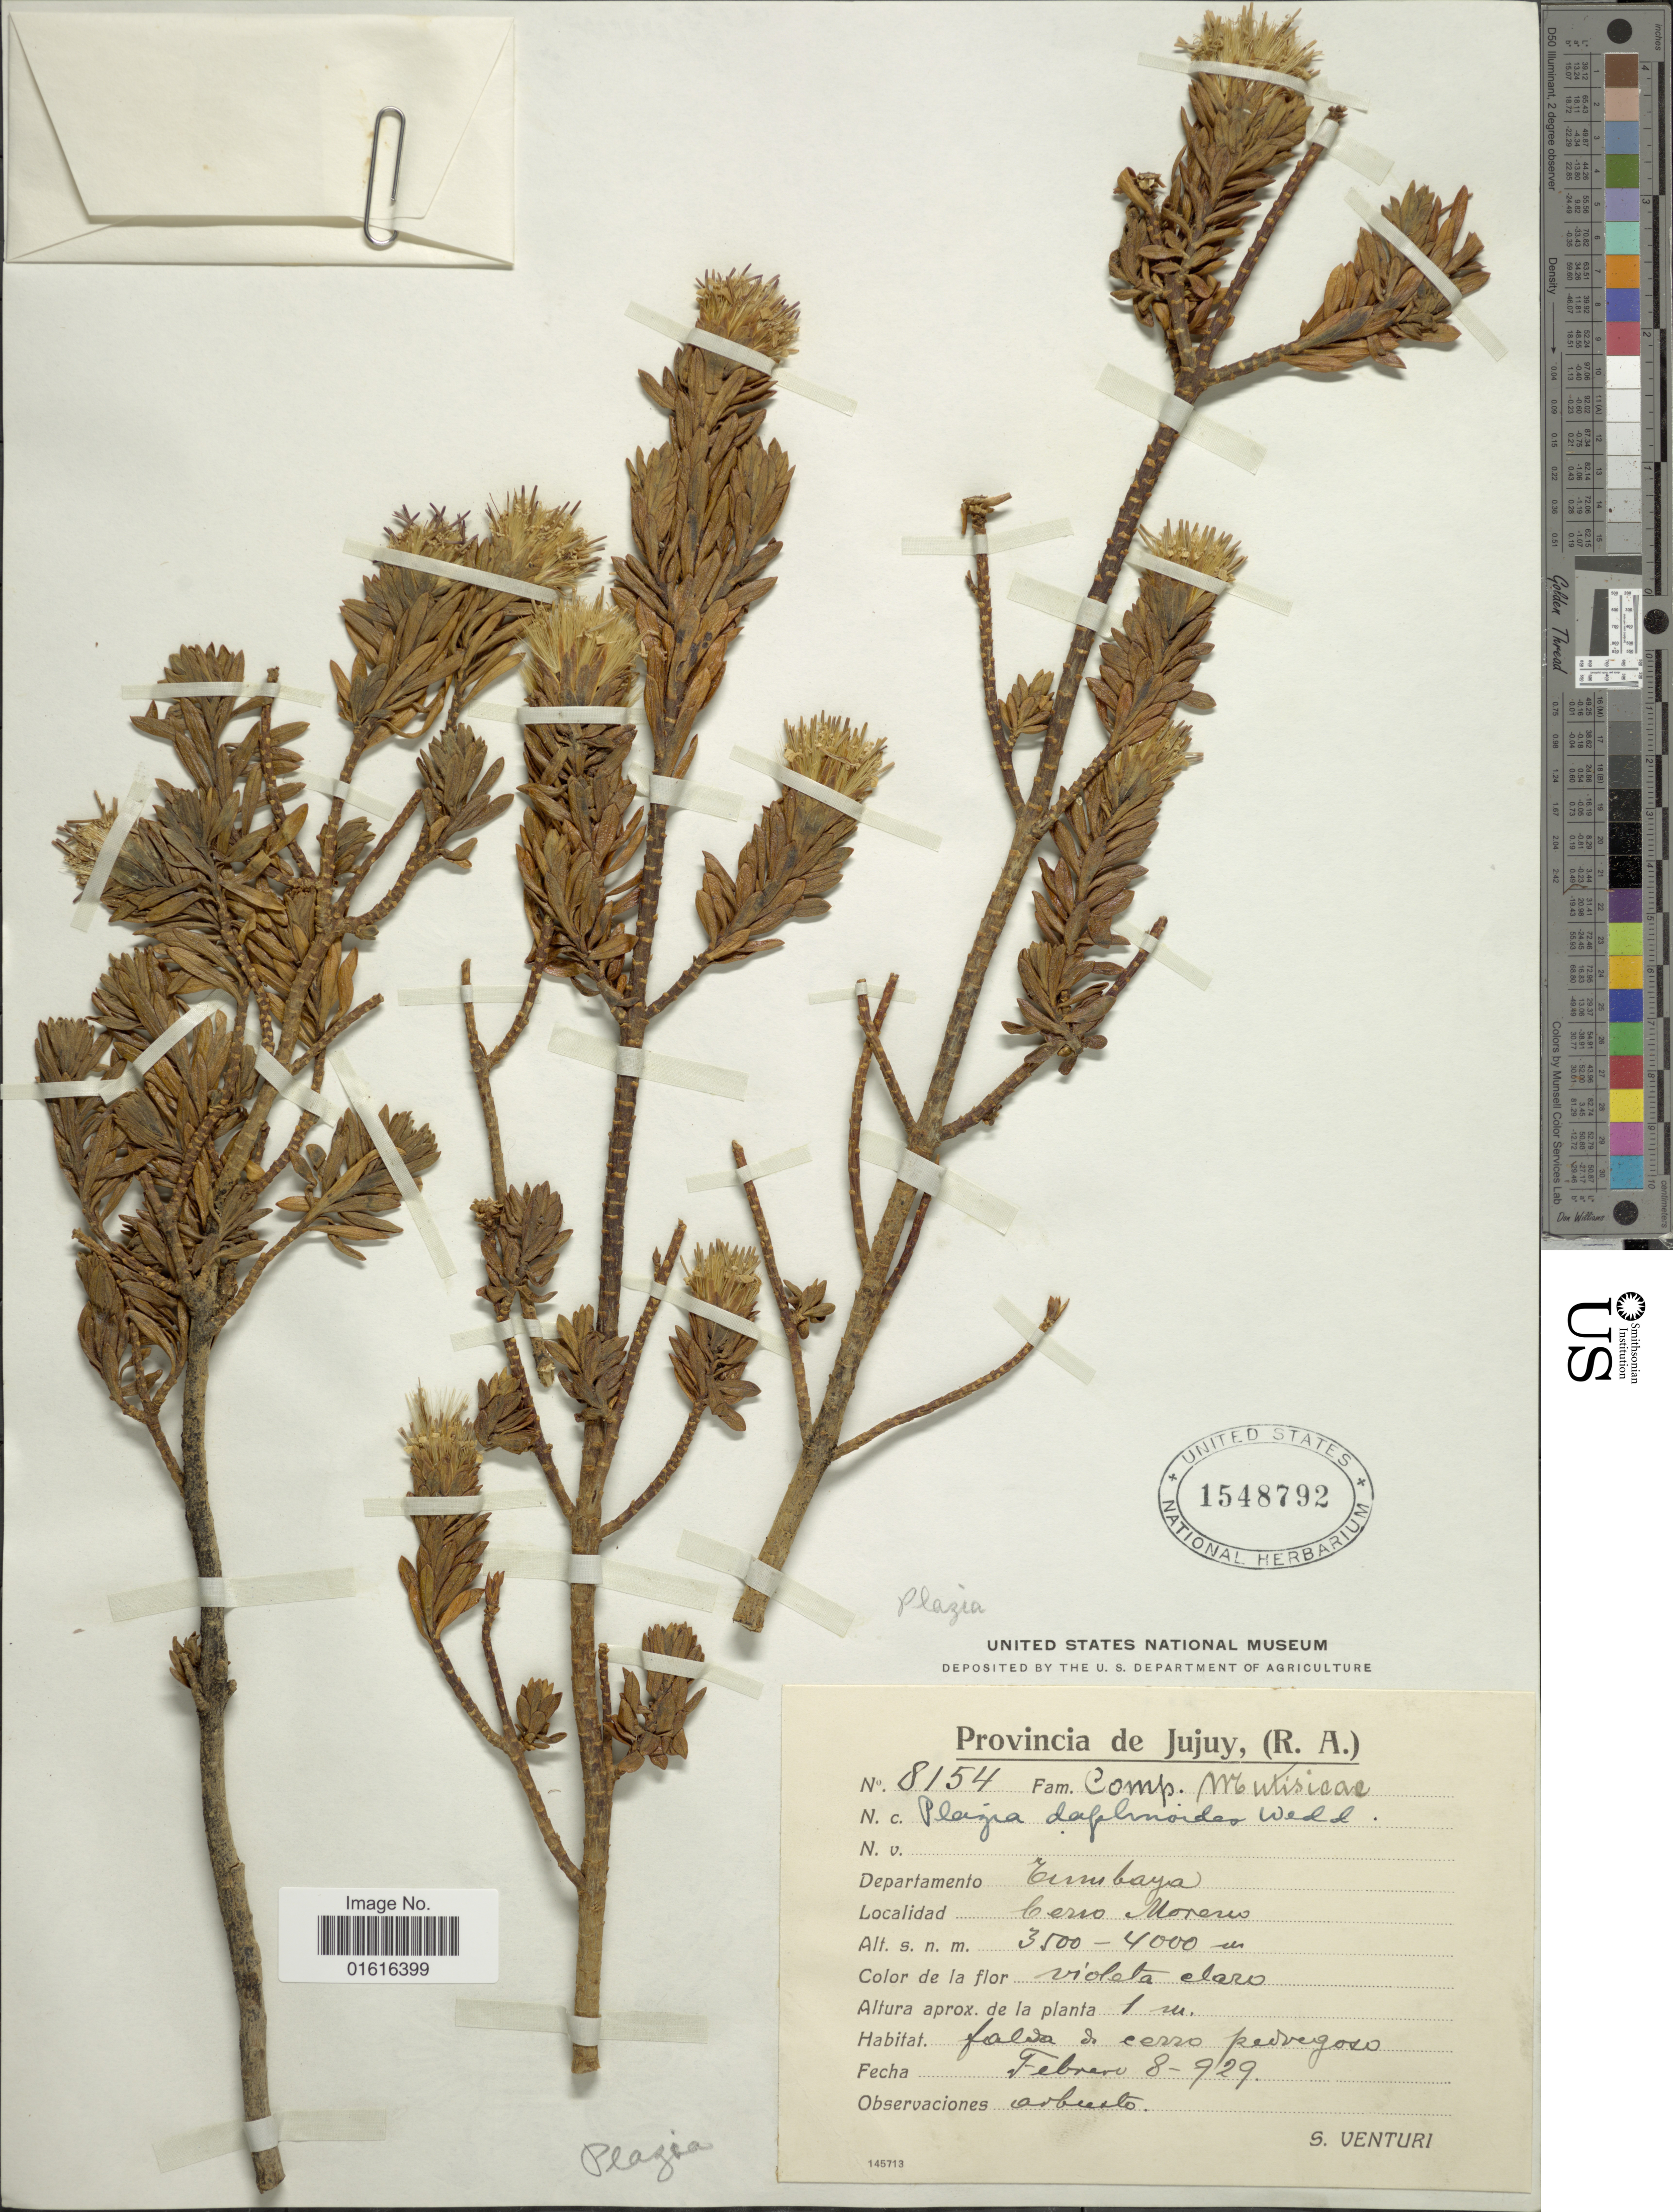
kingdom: Plantae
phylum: Tracheophyta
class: Magnoliopsida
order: Asterales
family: Asteraceae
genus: Plazia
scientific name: Plazia daphnoides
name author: Wedd.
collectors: S. Venturi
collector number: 8154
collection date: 1929-02-08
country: Argentina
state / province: Jujuy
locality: Departamento Cumbaya, Cerro Moreno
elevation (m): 3500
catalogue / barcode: US 1548792